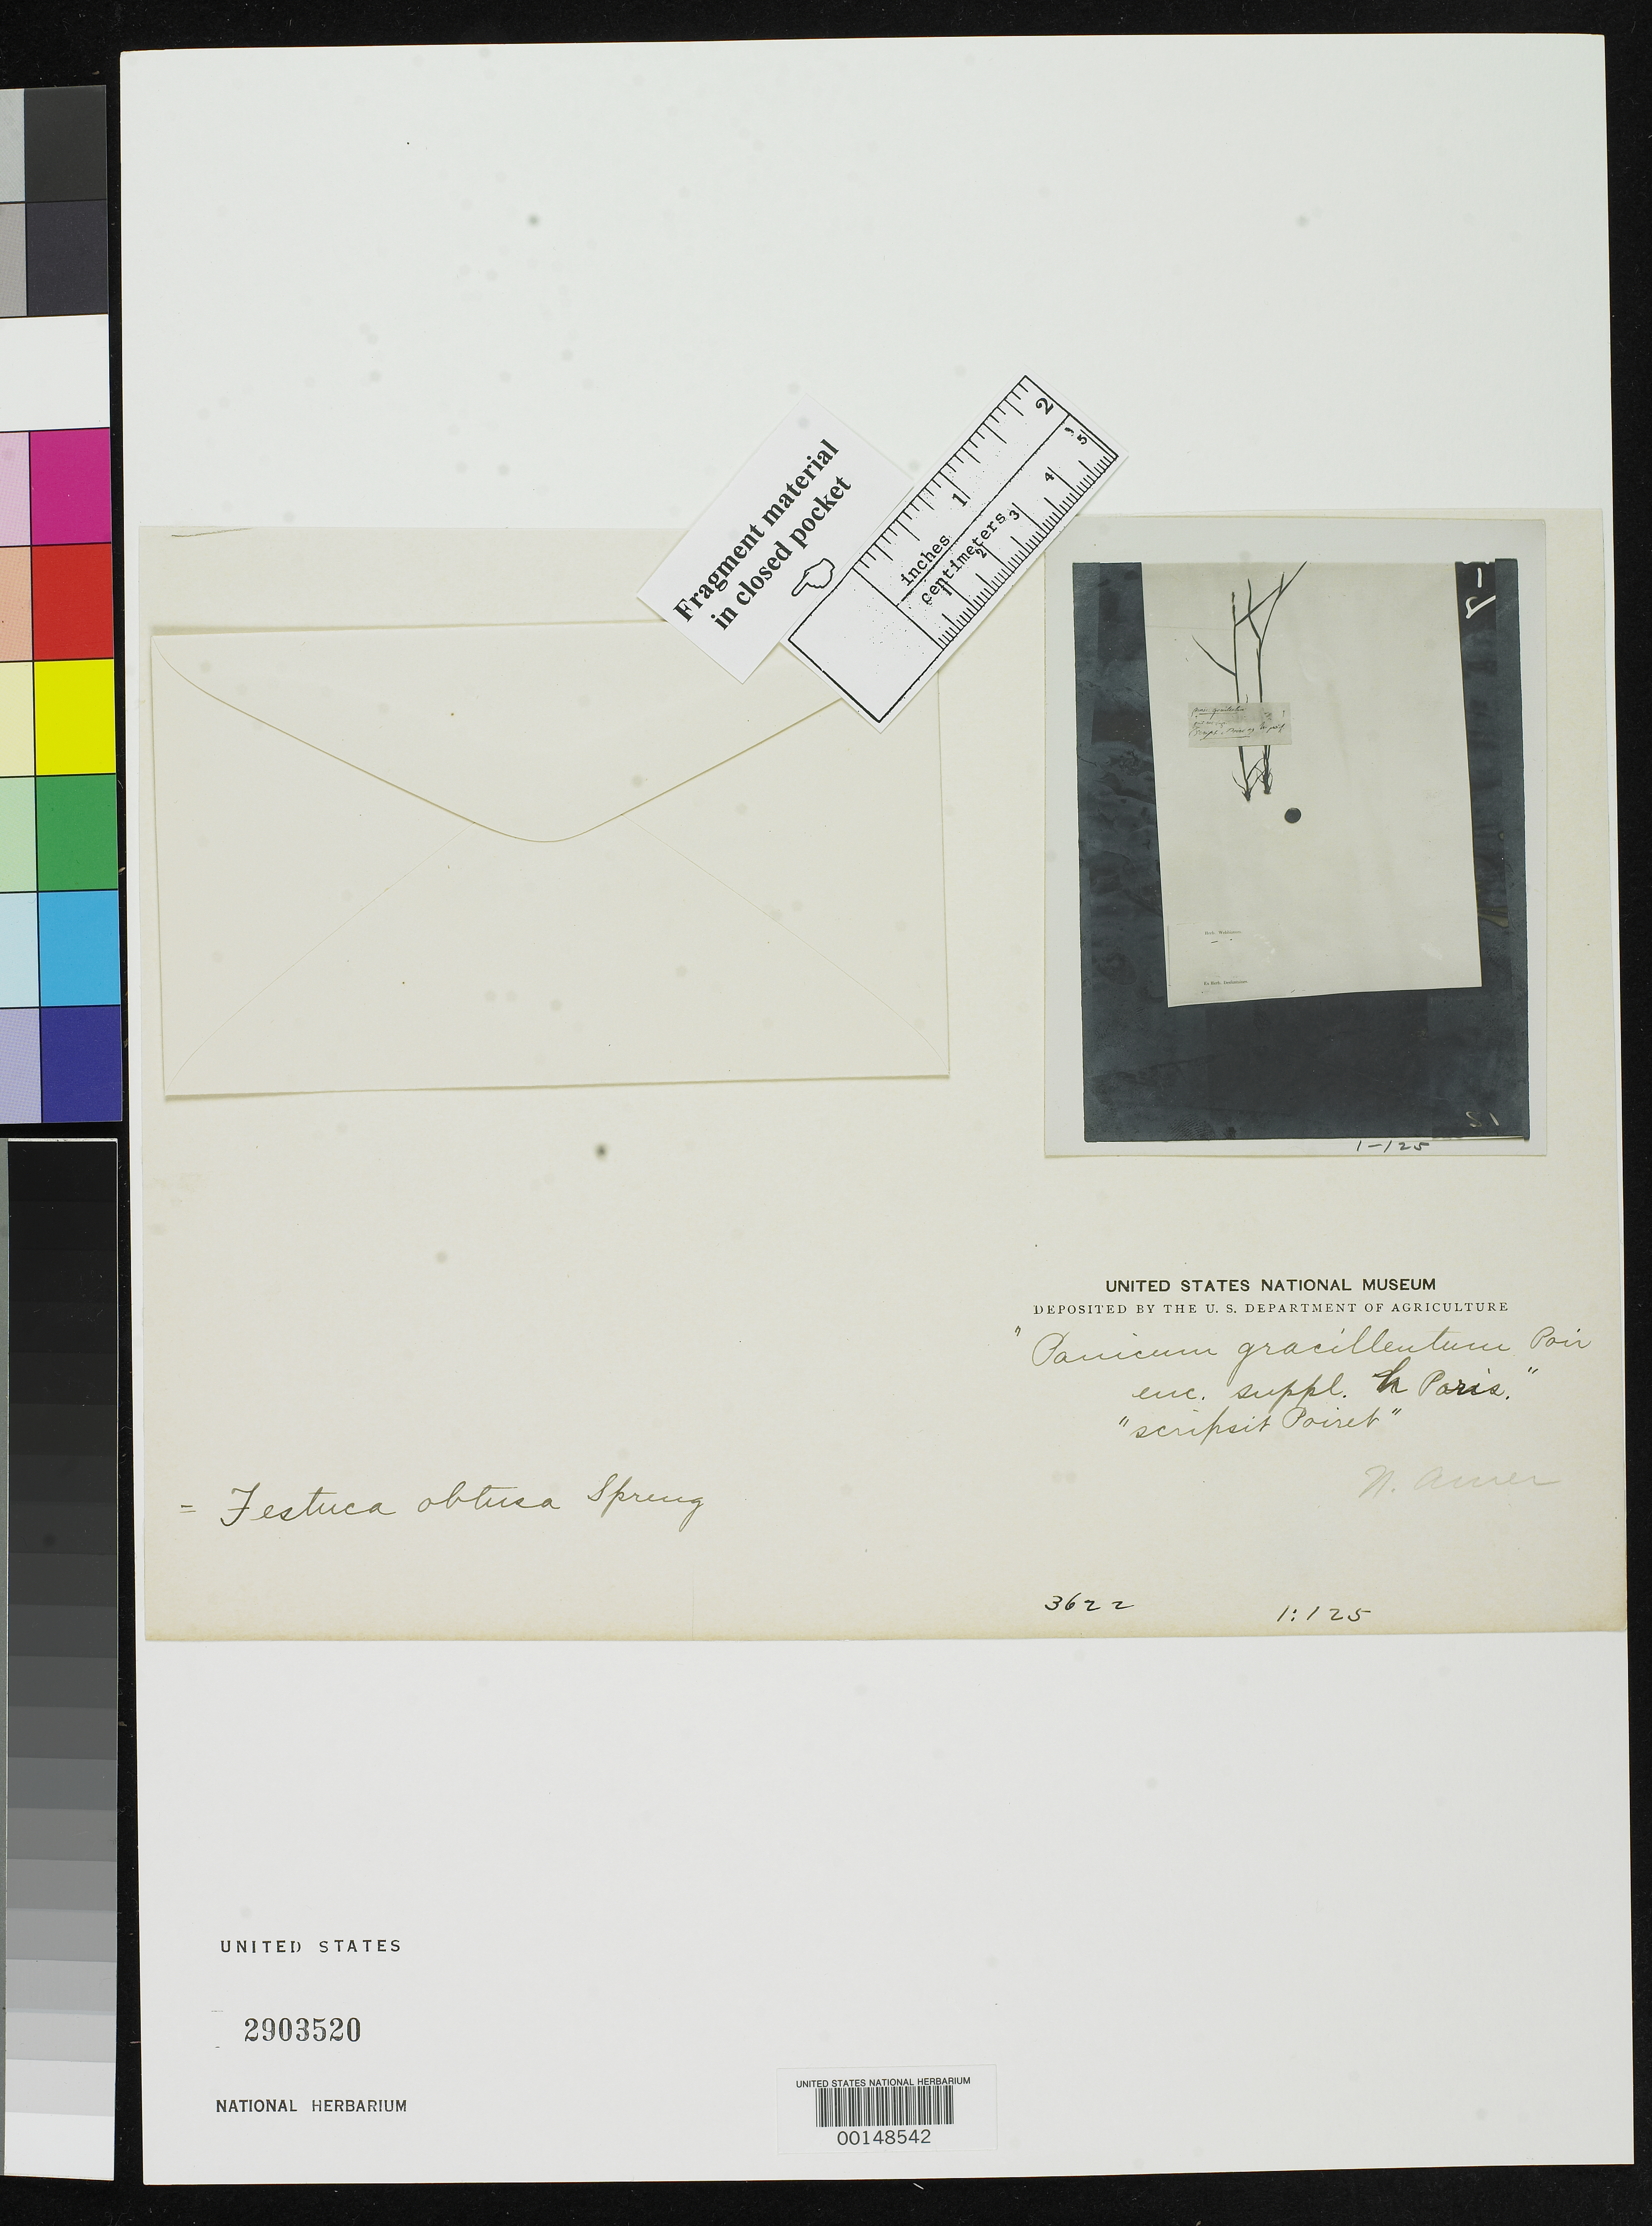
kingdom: Plantae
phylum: Tracheophyta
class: Liliopsida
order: Poales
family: Poaceae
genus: Panicum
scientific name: Panicum gracilentum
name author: Poir. in Lam.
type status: Type Fragment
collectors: ex herb. Desfont.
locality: North America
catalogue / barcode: US 2903520